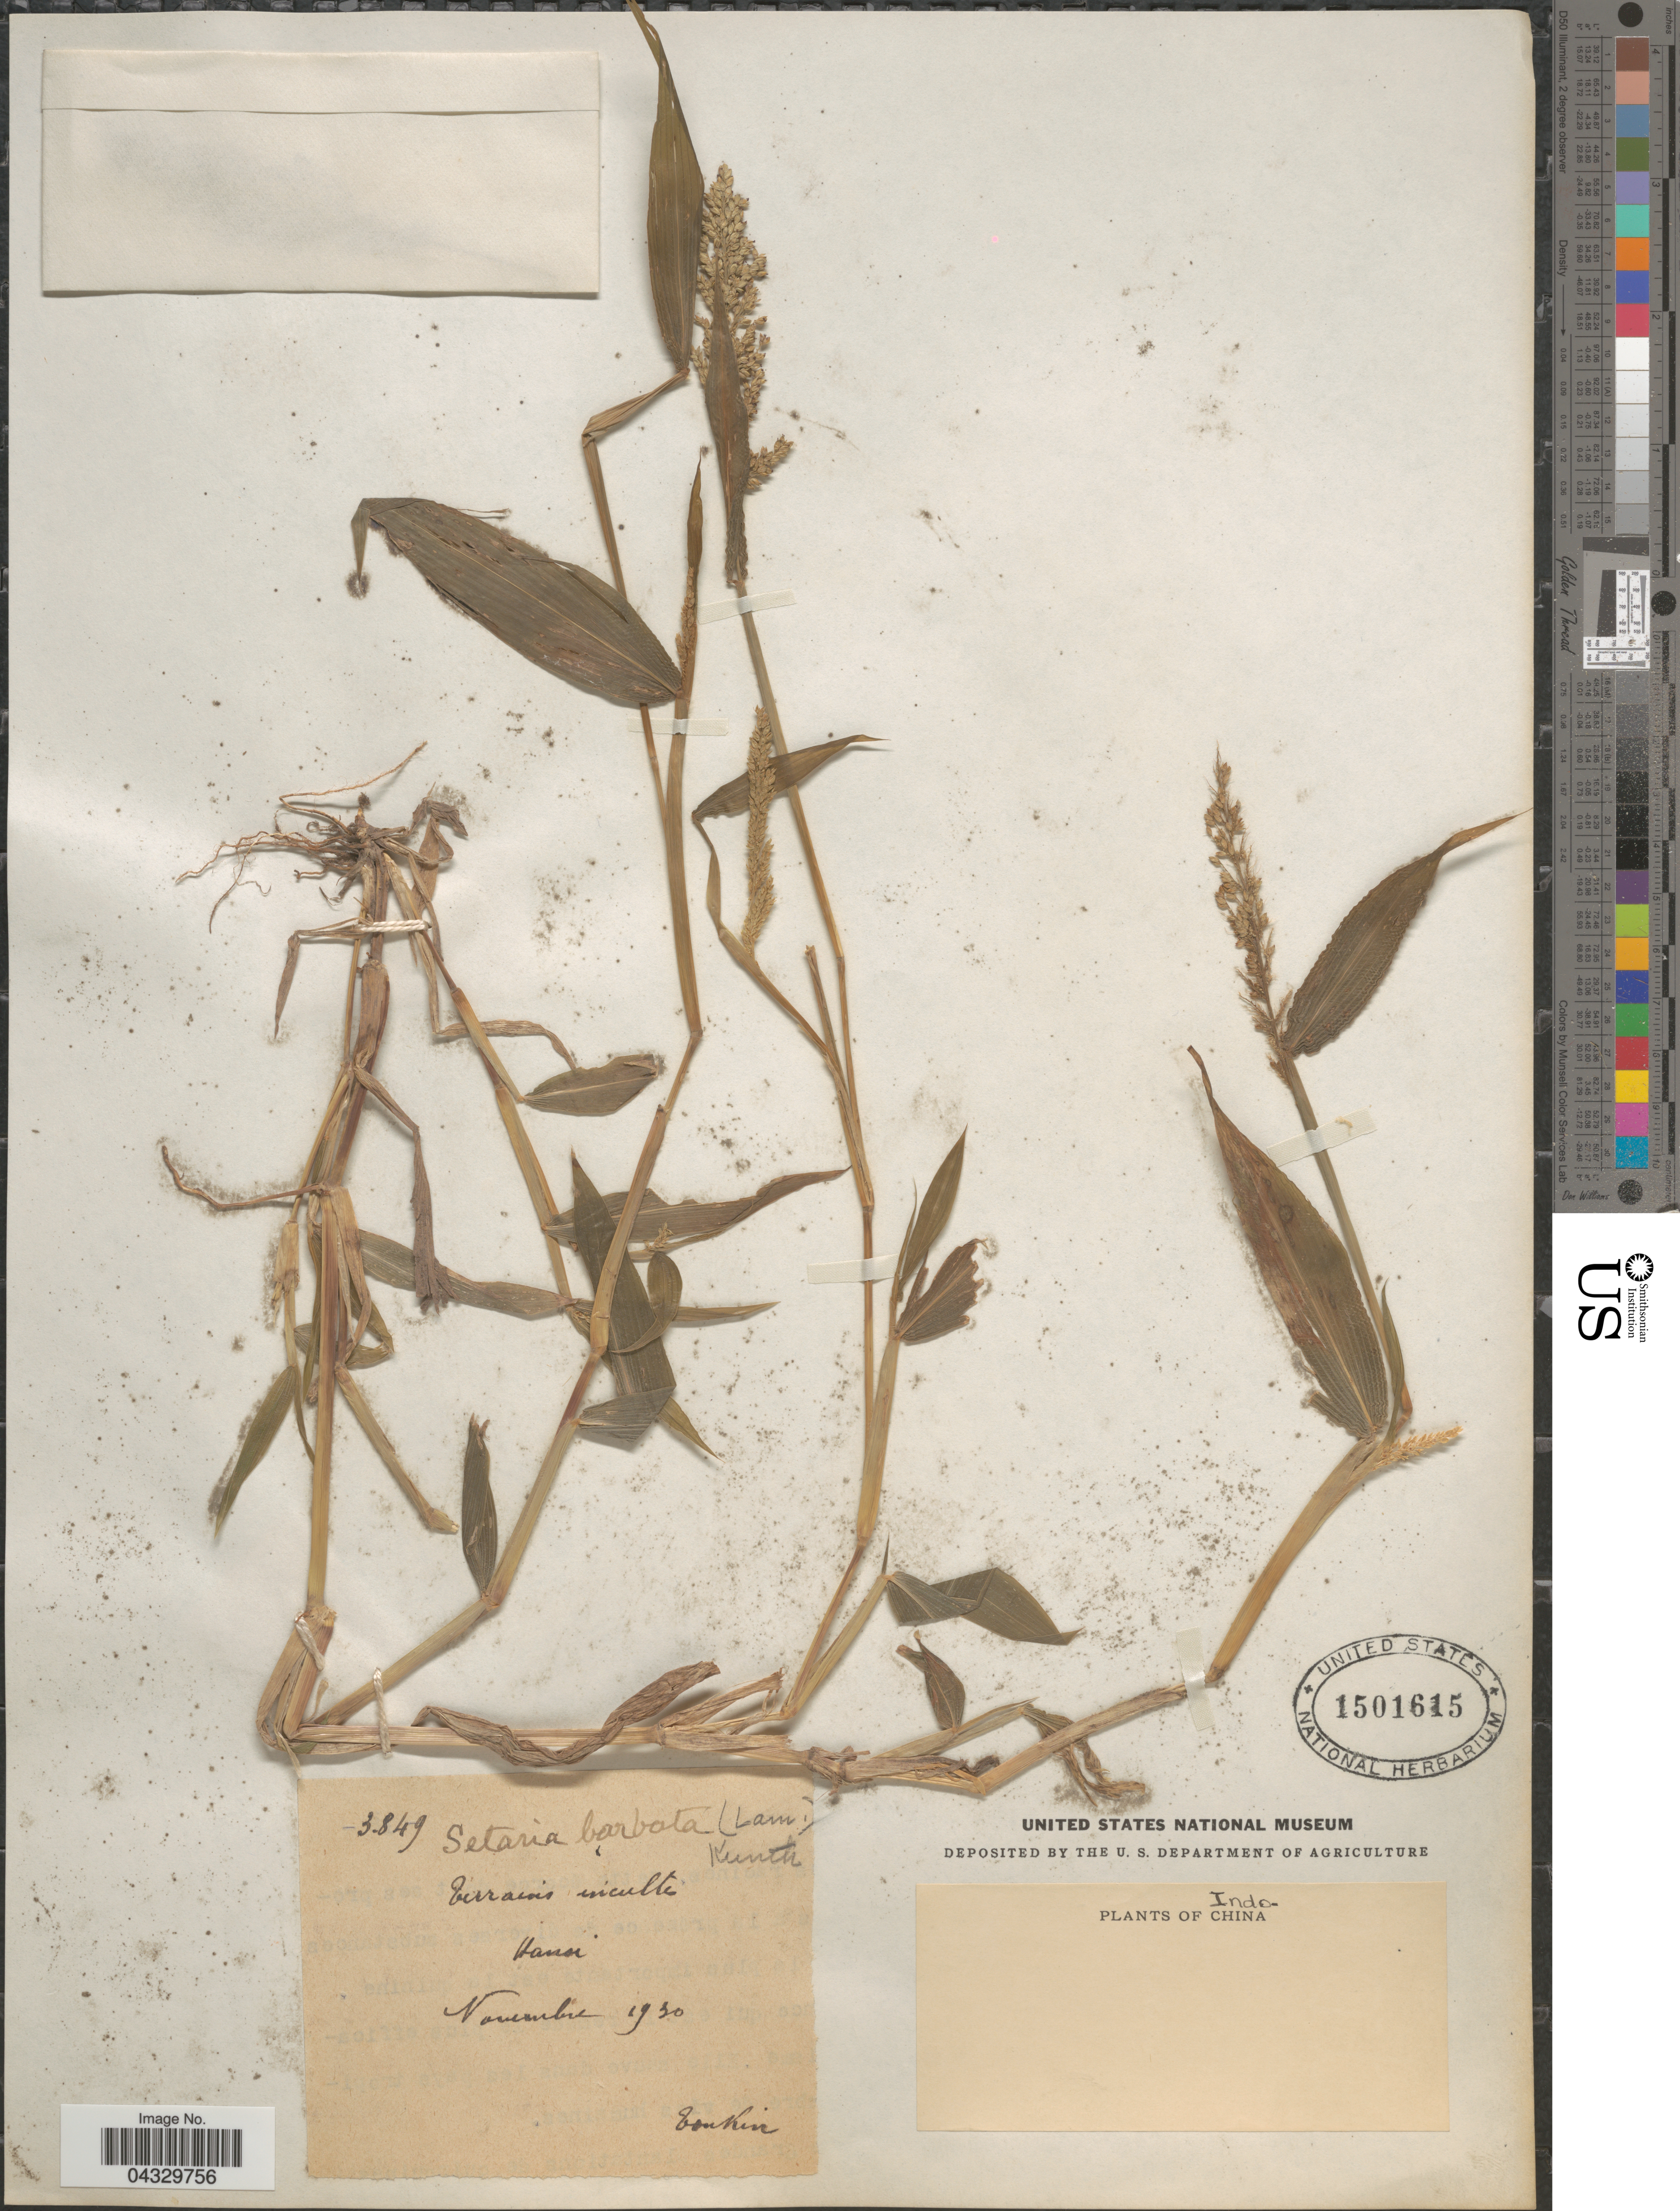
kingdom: Plantae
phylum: Tracheophyta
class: Liliopsida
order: Poales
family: Poaceae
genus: Setaria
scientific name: Setaria barbata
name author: (Lam.) Kunth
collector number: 3849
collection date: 1930-11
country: Vietnam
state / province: Ha Noi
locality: Terrains incultes. Hanoi. Tonkin. Indo-China.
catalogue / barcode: US 1501615